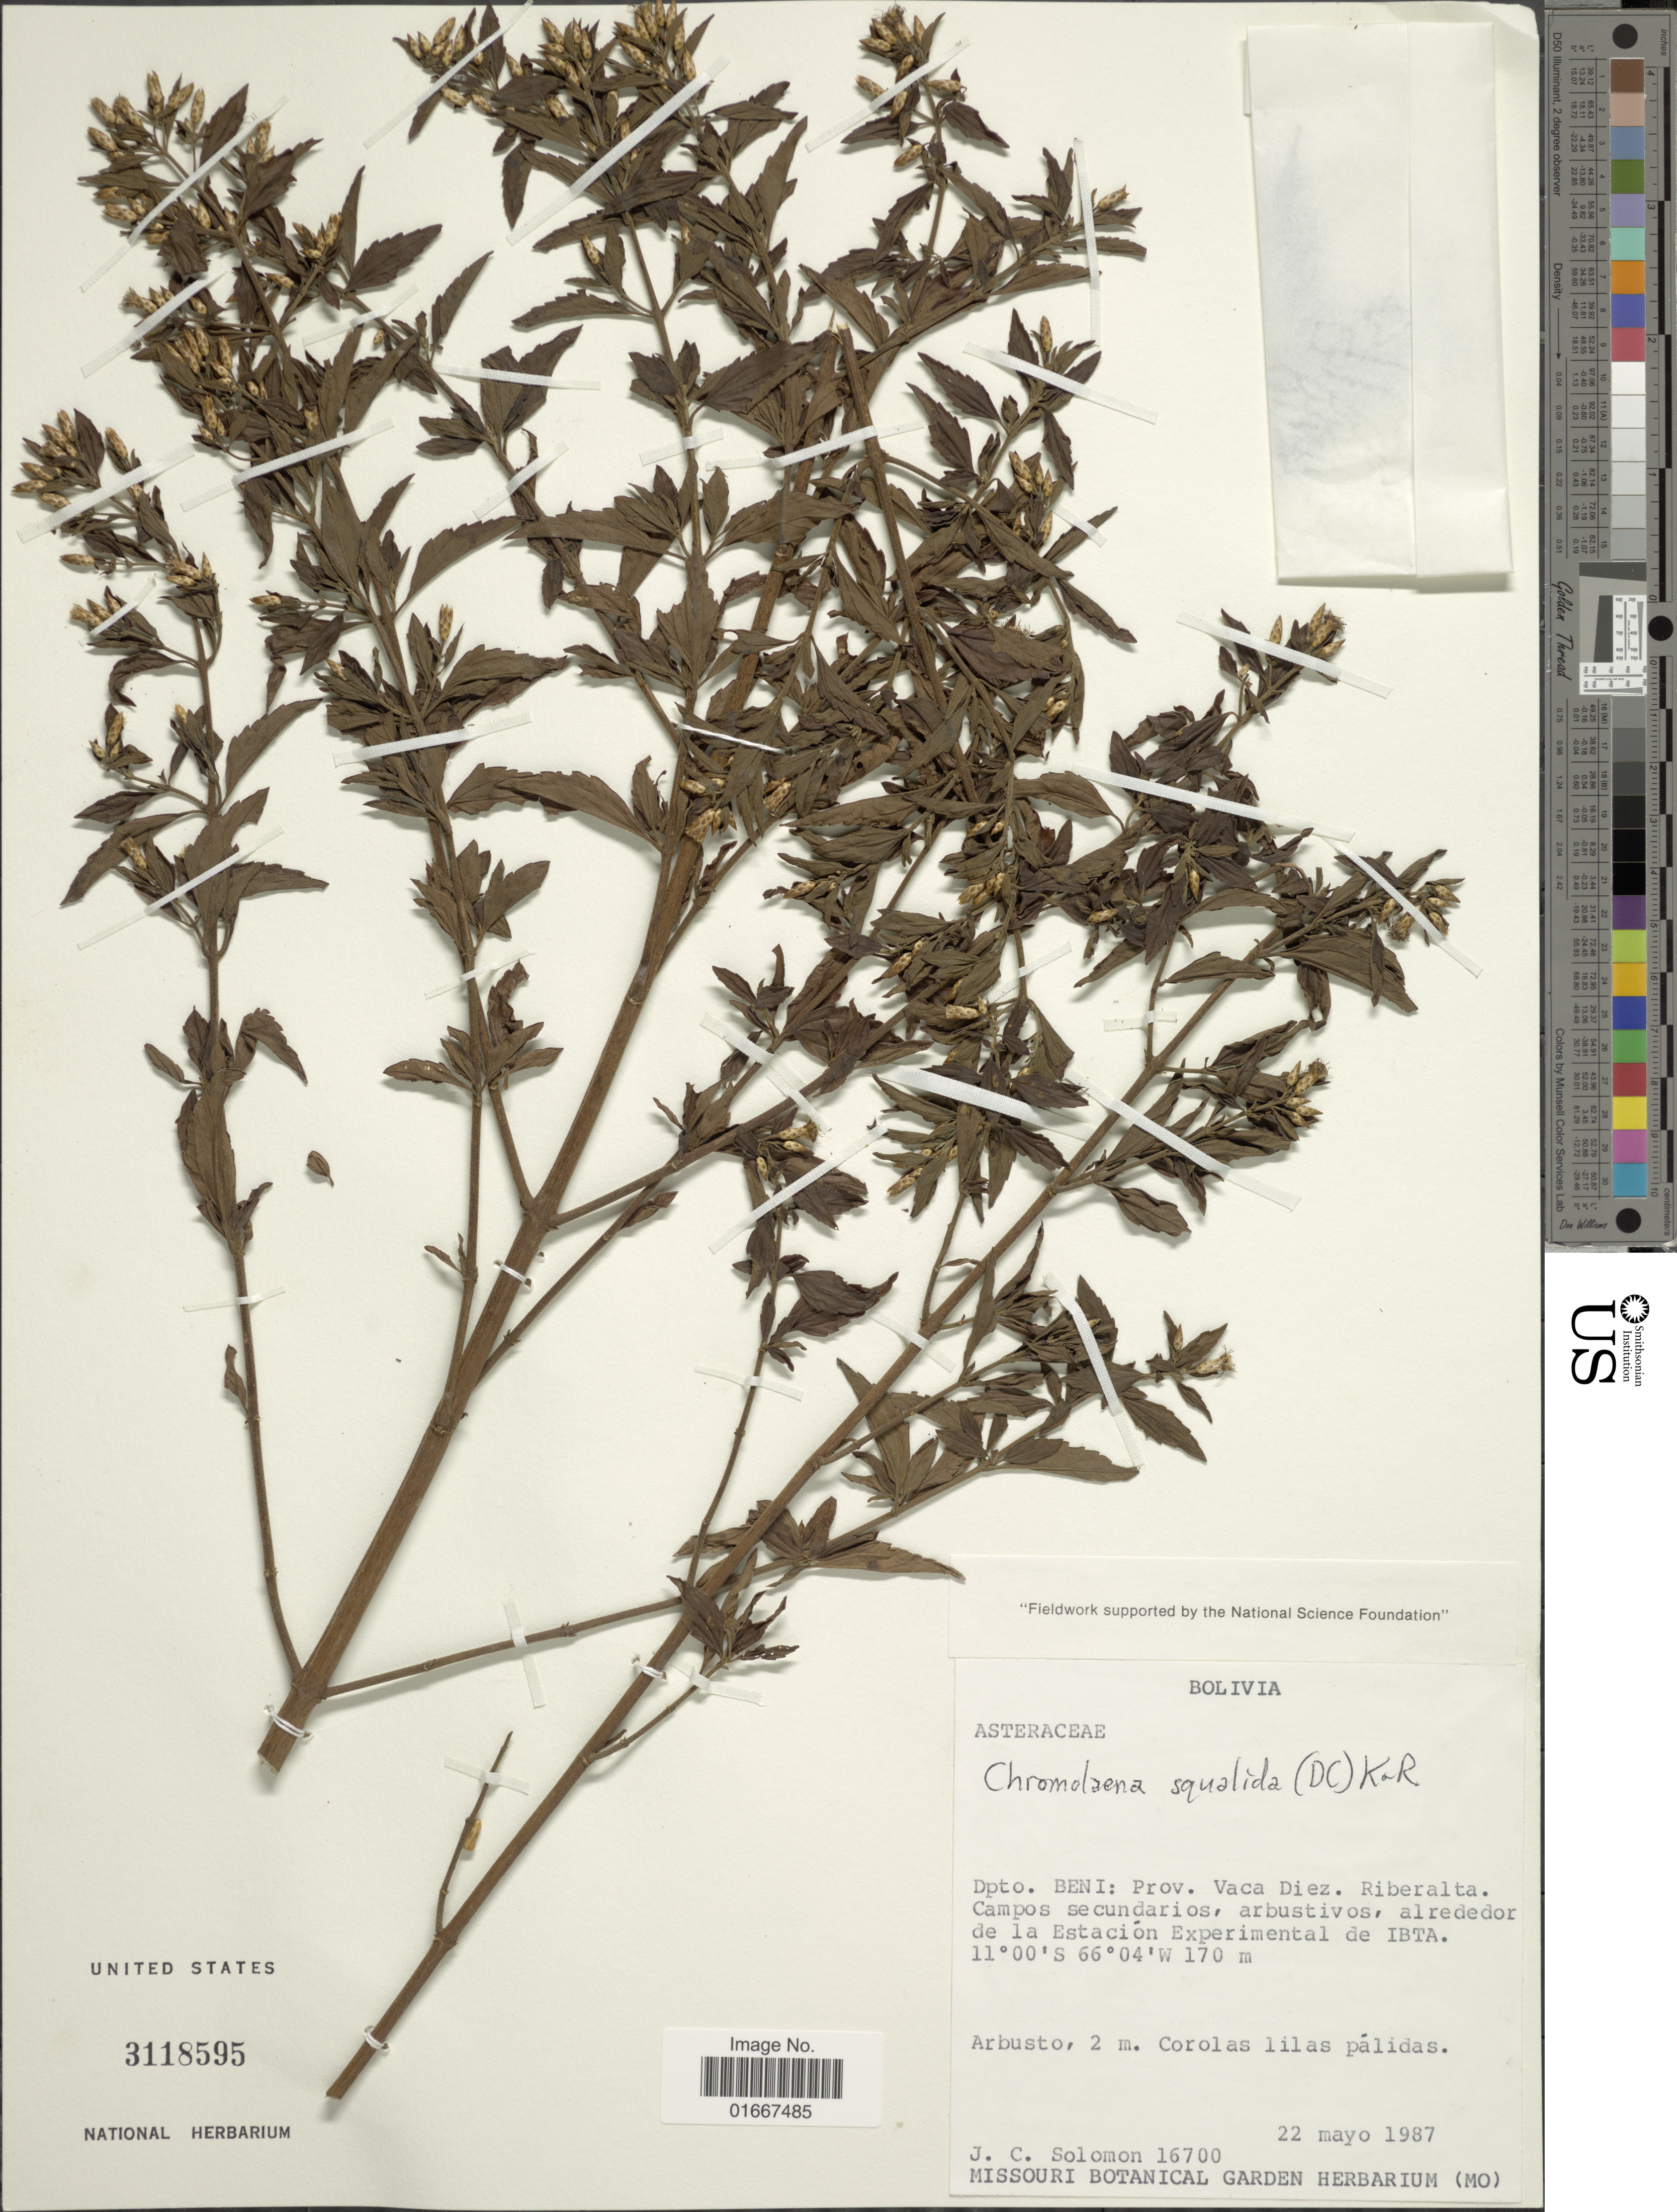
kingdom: Plantae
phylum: Tracheophyta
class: Magnoliopsida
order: Asterales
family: Asteraceae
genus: Chromolaena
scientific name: Chromolaena squalida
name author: (DC.) R.M. King & H. Rob.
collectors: J. C. Solomon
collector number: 16700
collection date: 1987-05-22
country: Bolivia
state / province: Beni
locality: Prov. Vaca Diez. Riberalta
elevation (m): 170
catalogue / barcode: US 3118595